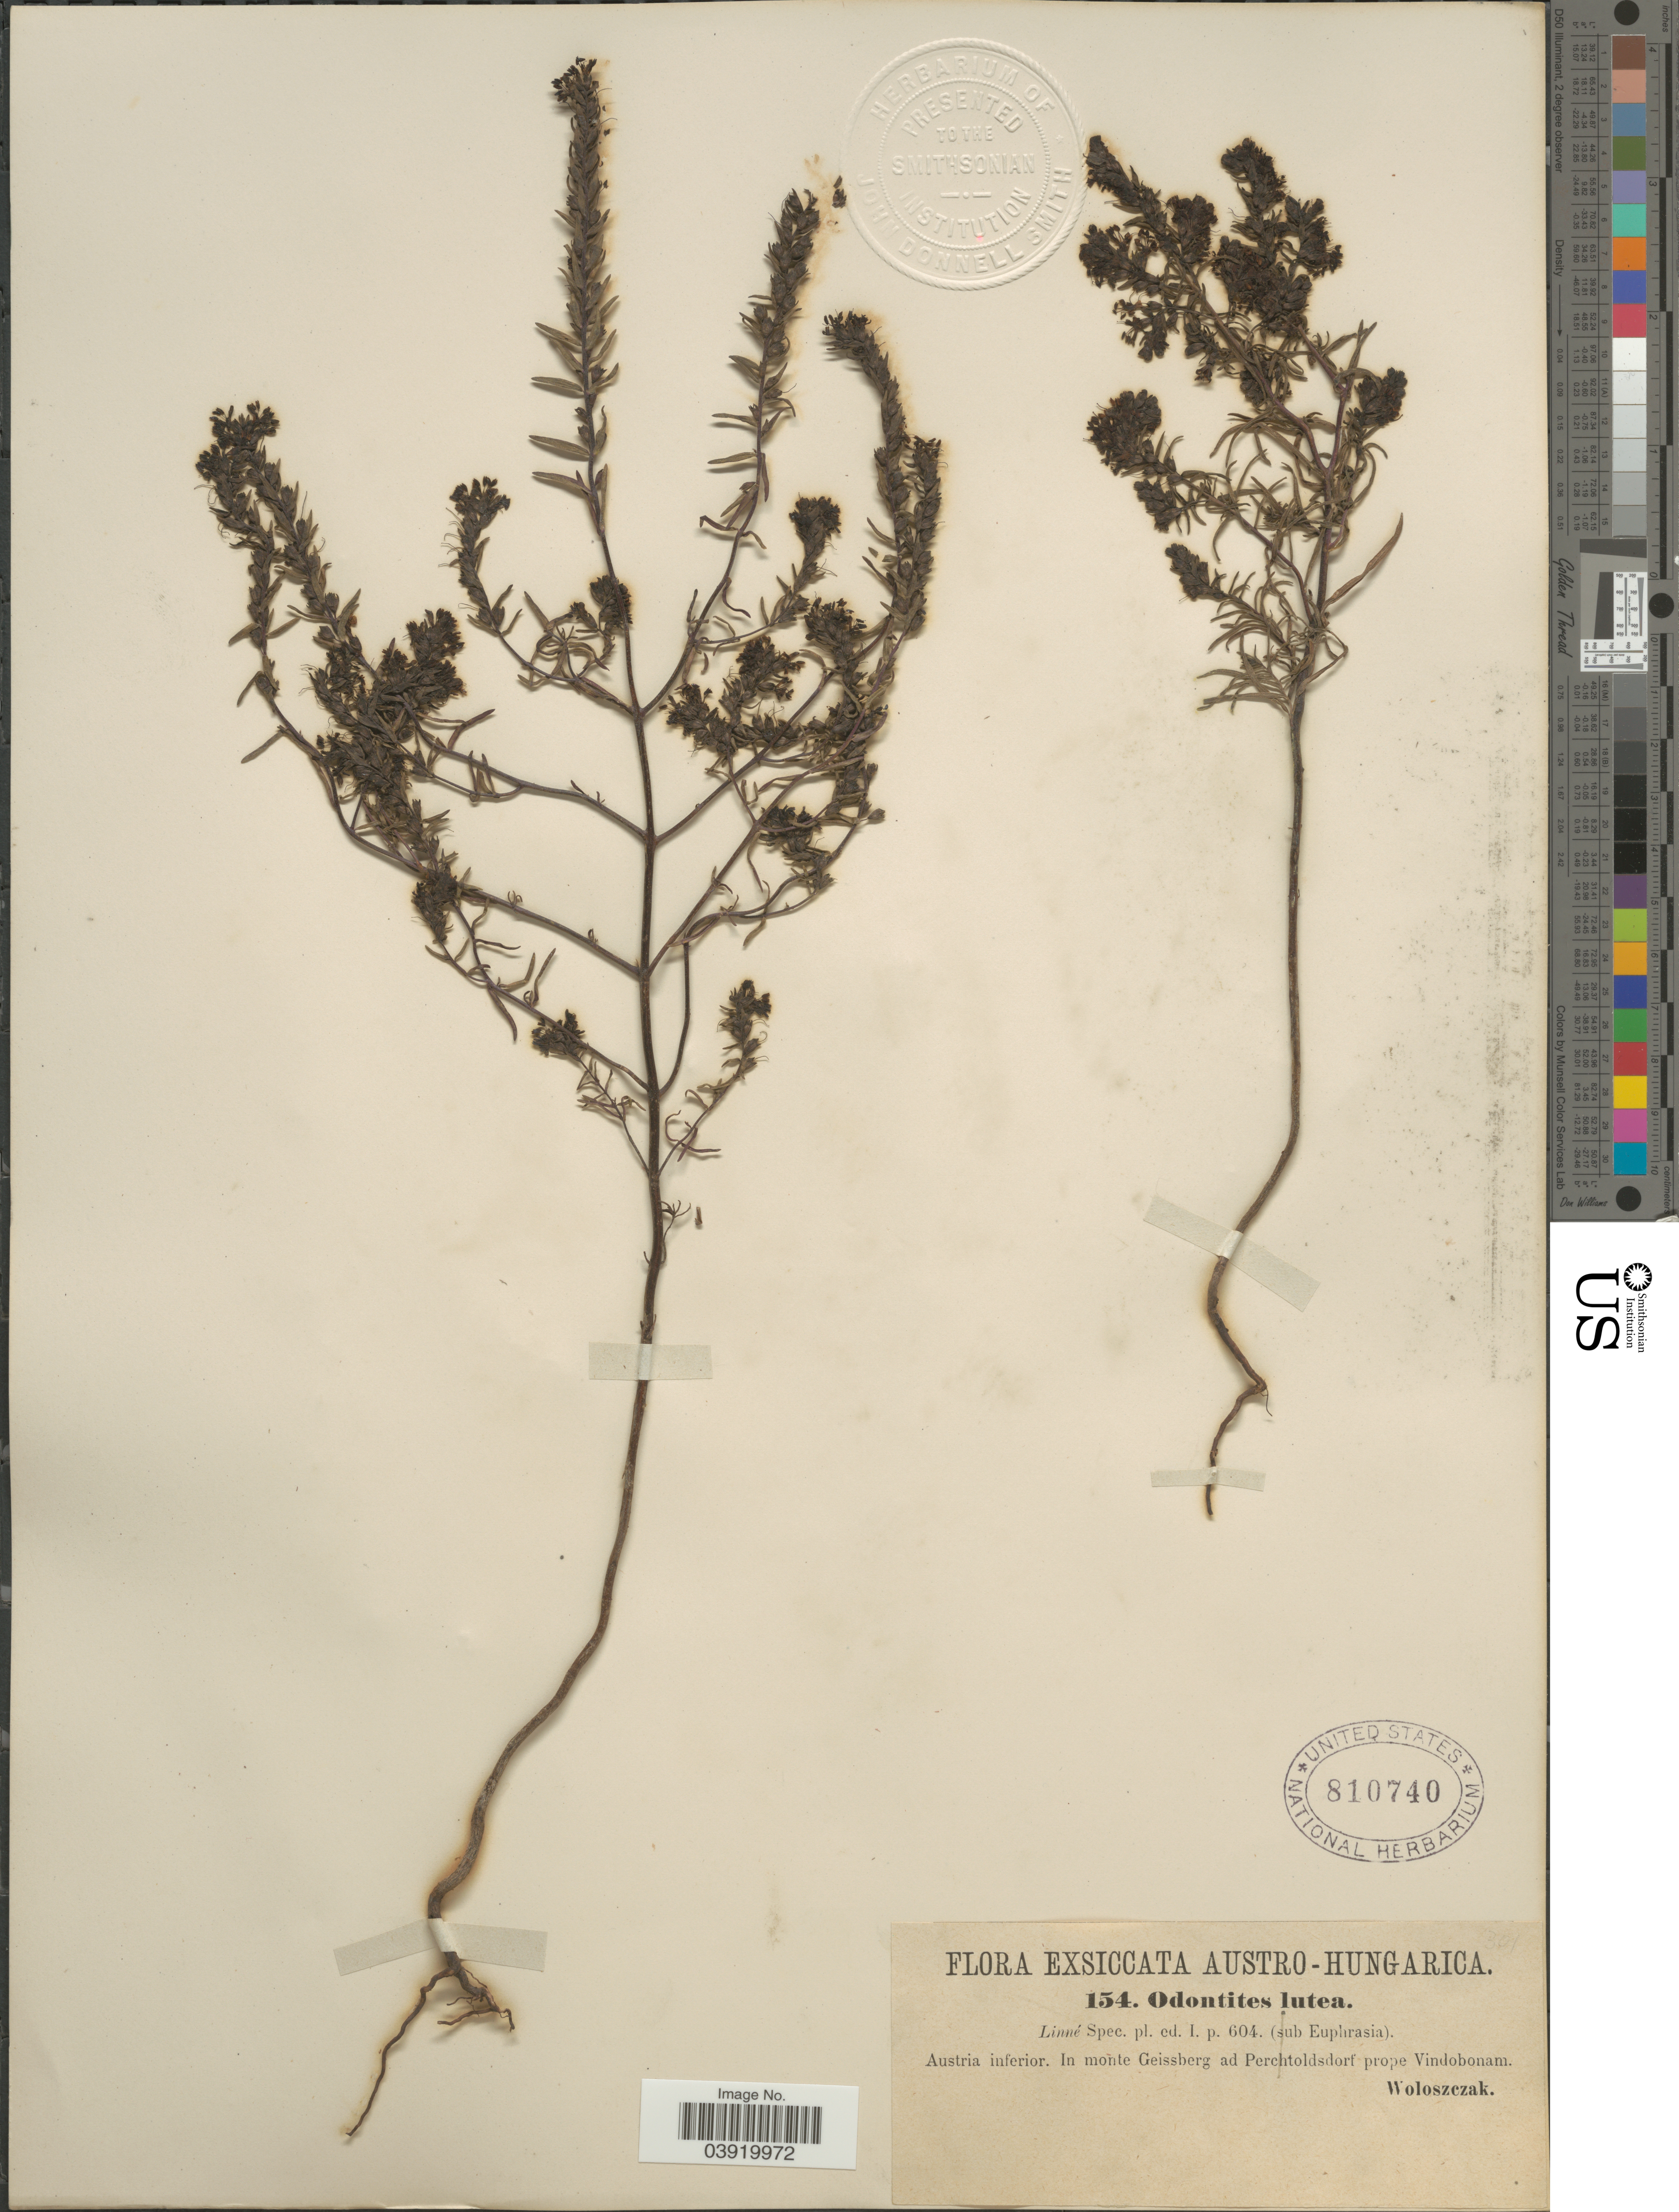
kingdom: Plantae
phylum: Tracheophyta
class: Magnoliopsida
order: Lamiales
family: Orobanchaceae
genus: Odontites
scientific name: Odontites luteus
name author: (L.) Clairv.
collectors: Woloszczak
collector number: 154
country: Austria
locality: Austro-Hungarica. Austria inferior. In monte Geissberg ad Perchtoldsdorf prope Vindobonam.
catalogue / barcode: US 810740